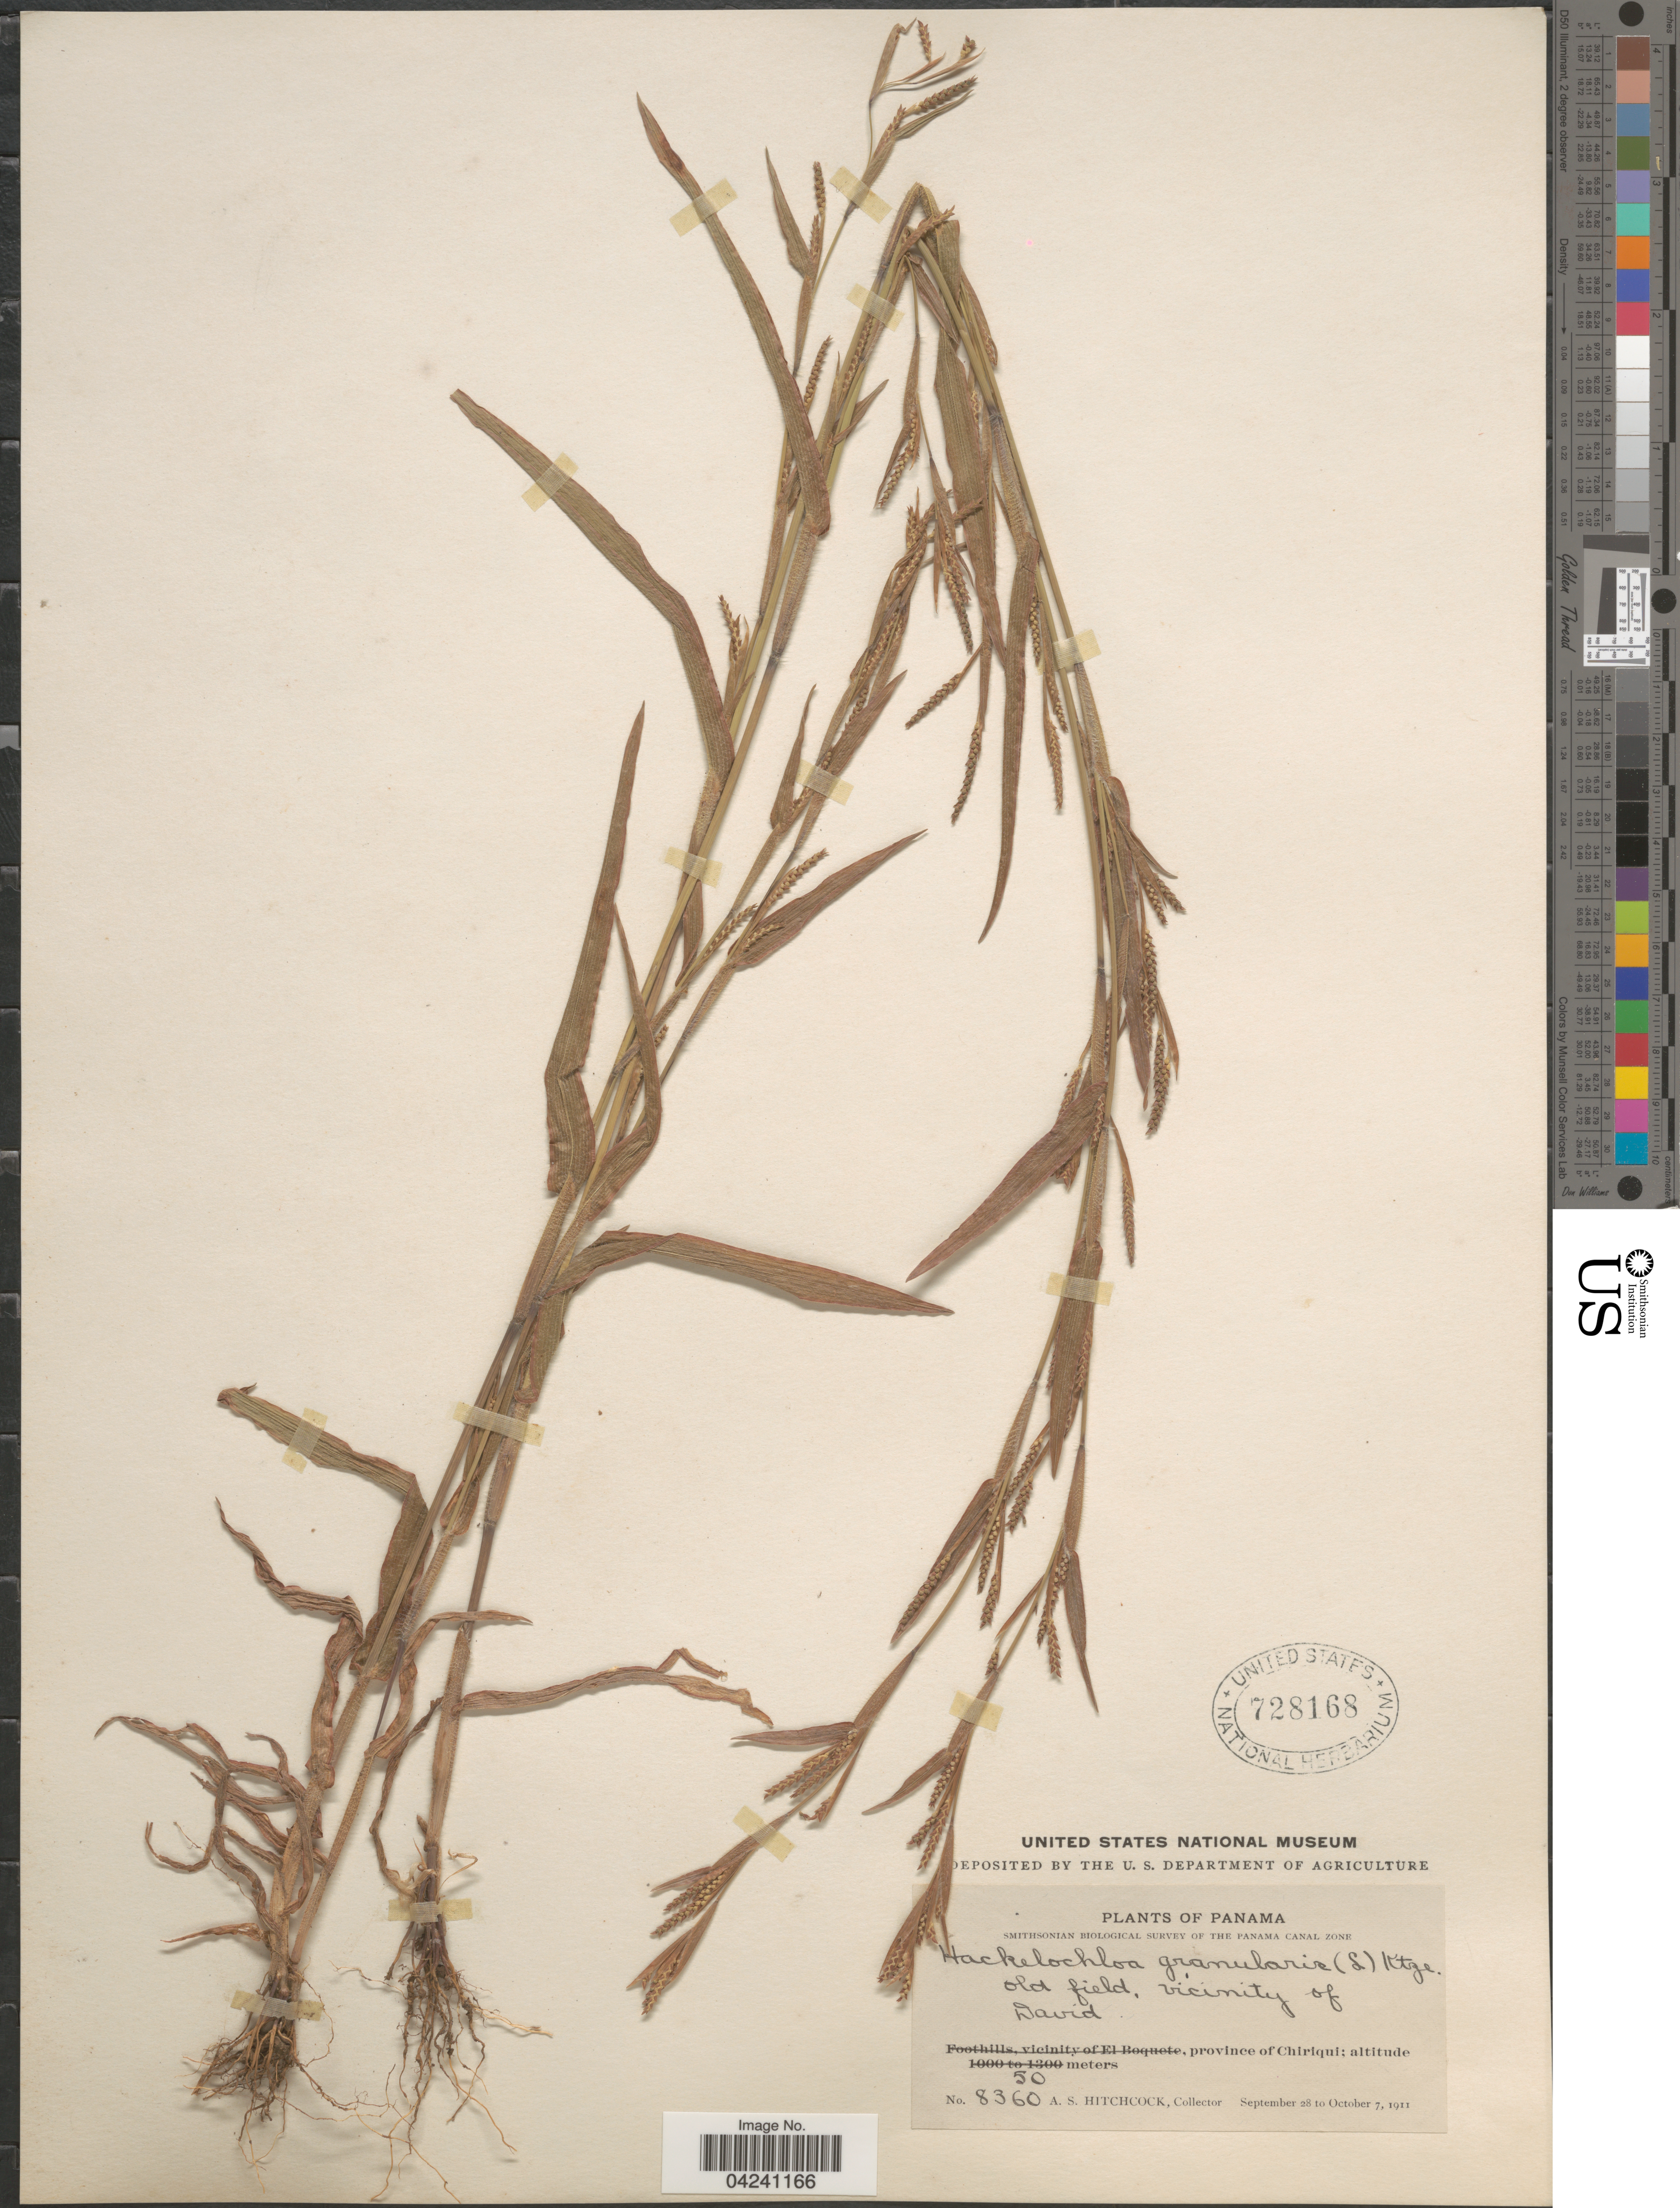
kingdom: Plantae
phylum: Tracheophyta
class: Liliopsida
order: Poales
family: Poaceae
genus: Hackelochloa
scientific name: Hackelochloa granularis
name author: (L.) Kuntze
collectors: A. S. Hitchcock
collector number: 8360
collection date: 1911-09-28/1911-10-07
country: Panama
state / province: Chiriqui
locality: Smithsonian Biological Survey of the Panama Canal Zone. Old field, vicinity of David.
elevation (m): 50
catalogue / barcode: US 728168